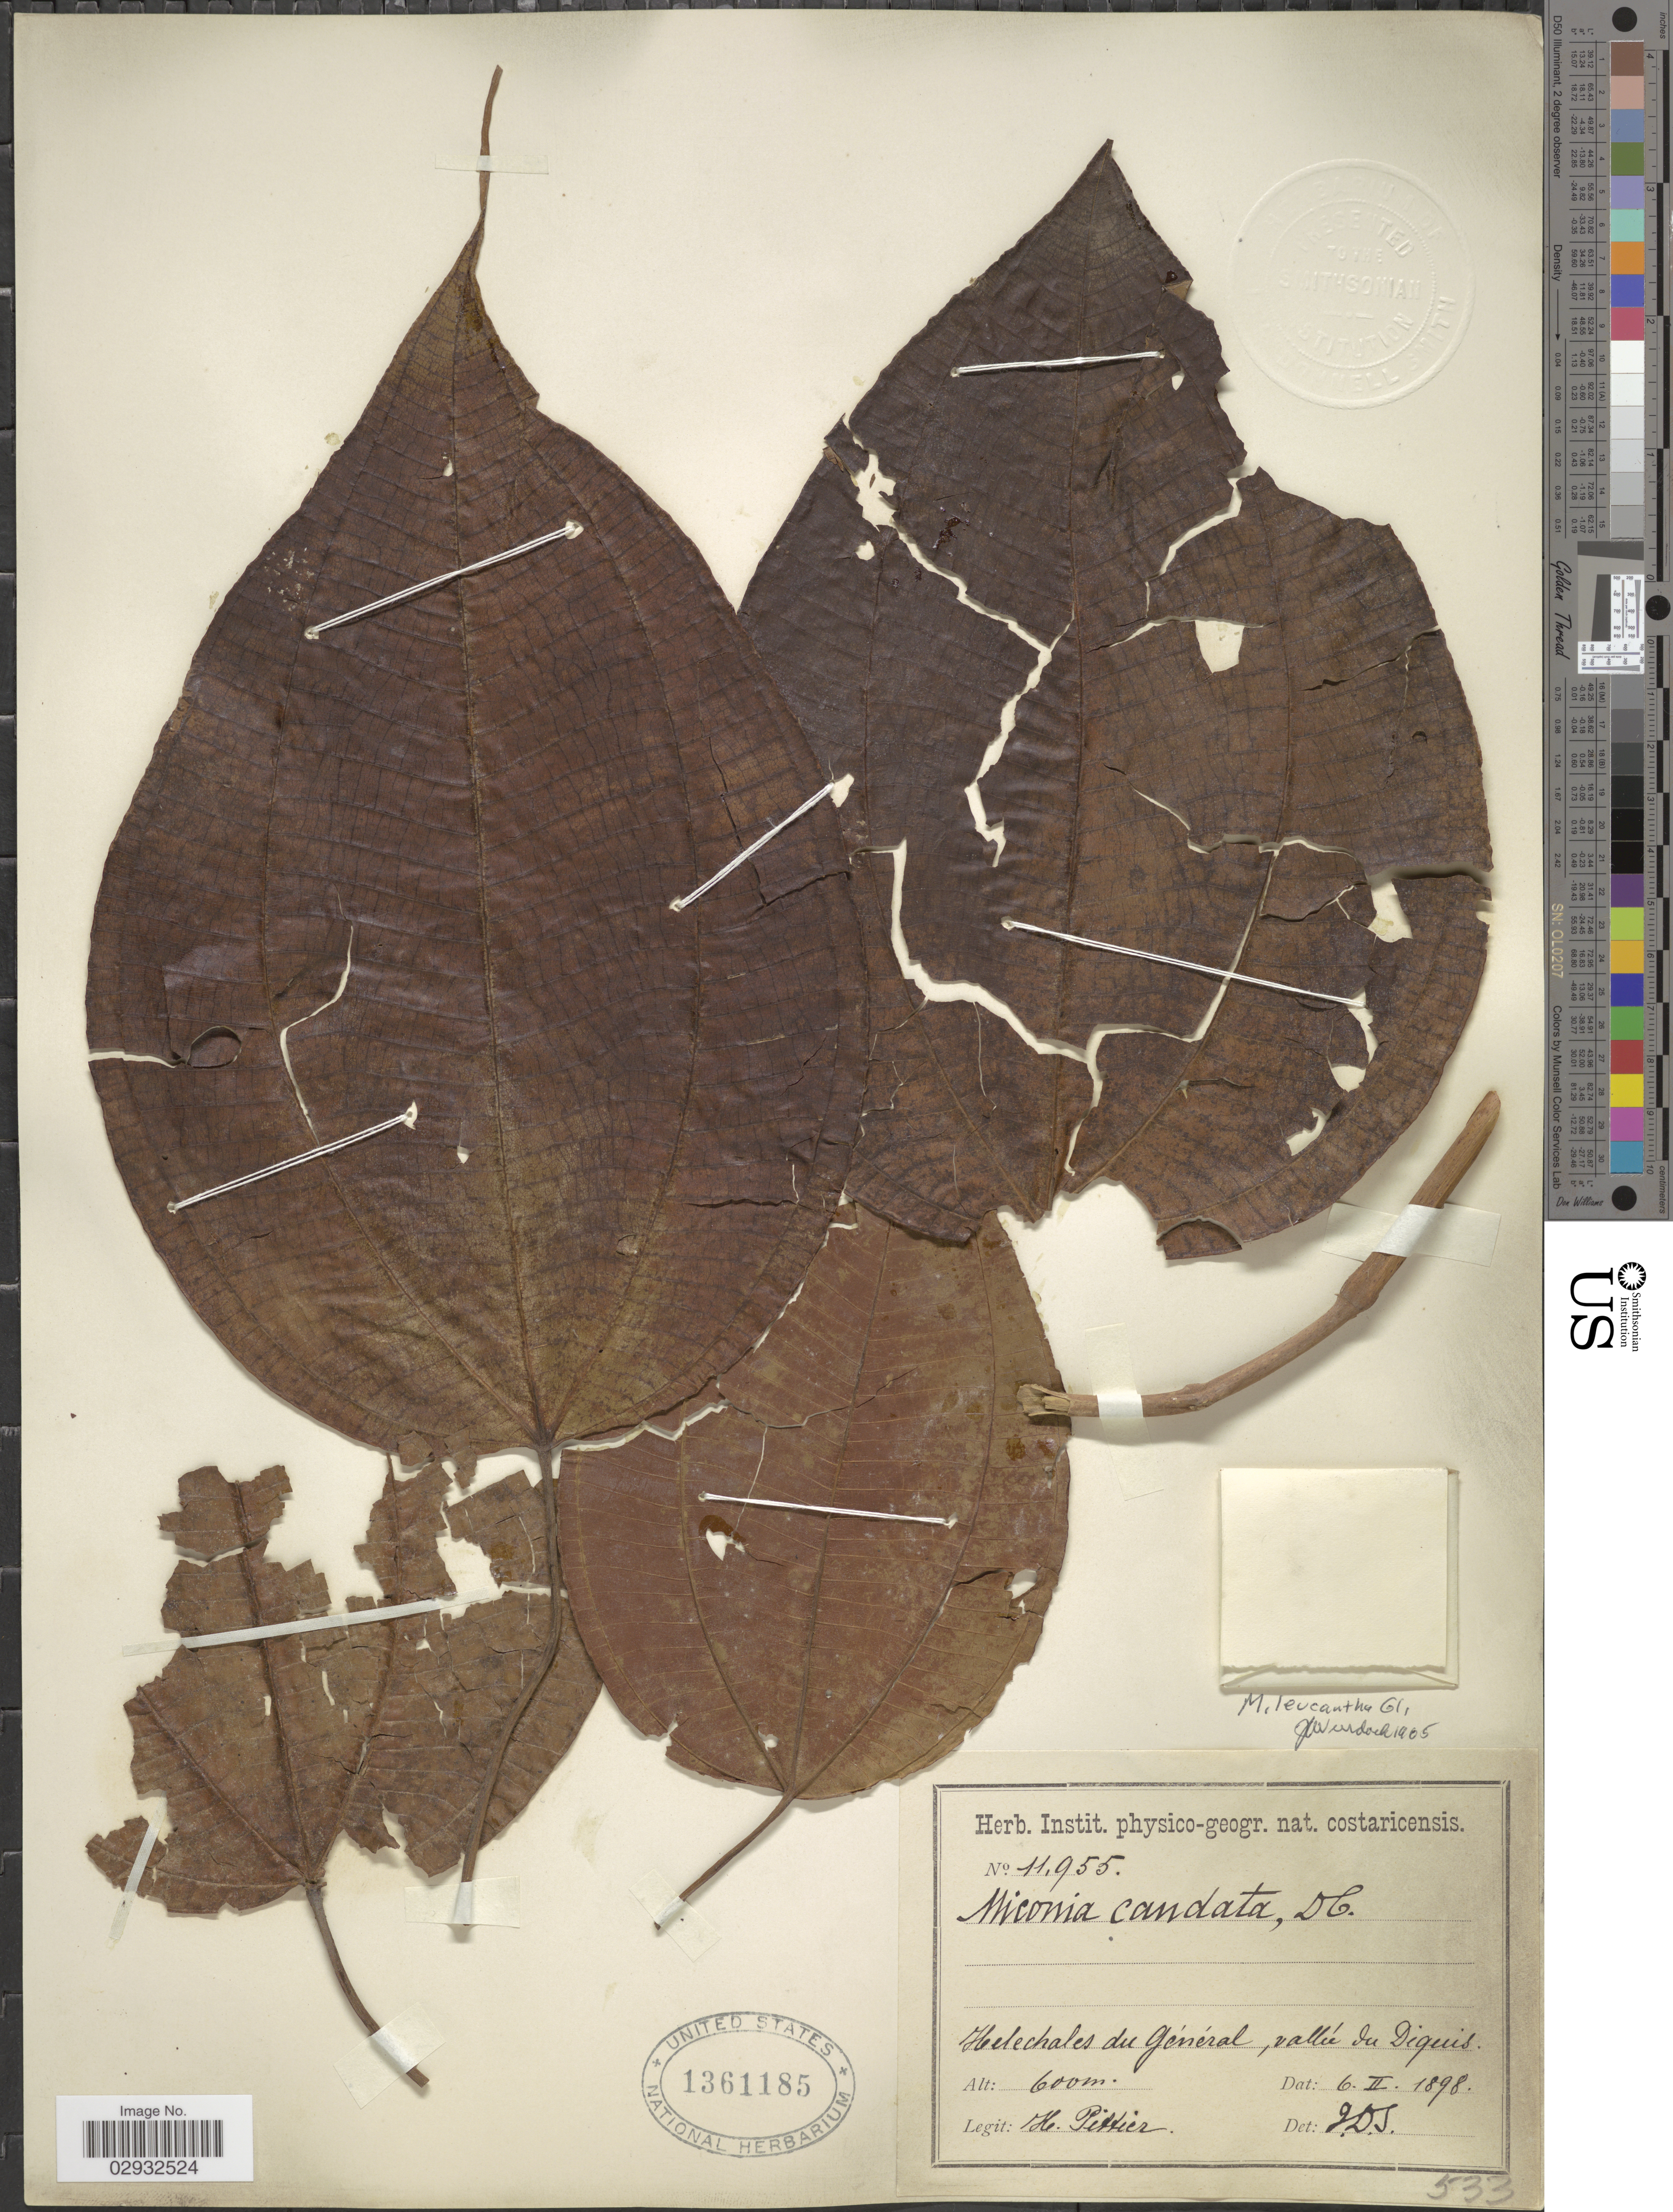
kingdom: Plantae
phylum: Tracheophyta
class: Magnoliopsida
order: Myrtales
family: Melastomataceae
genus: Miconia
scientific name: Miconia donaeana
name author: Naudin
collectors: H. F. Pittier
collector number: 11955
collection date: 1898-02-06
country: Costa Rica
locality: Helechales du Général, vallée du Diquis.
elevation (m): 600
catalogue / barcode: US 1361185